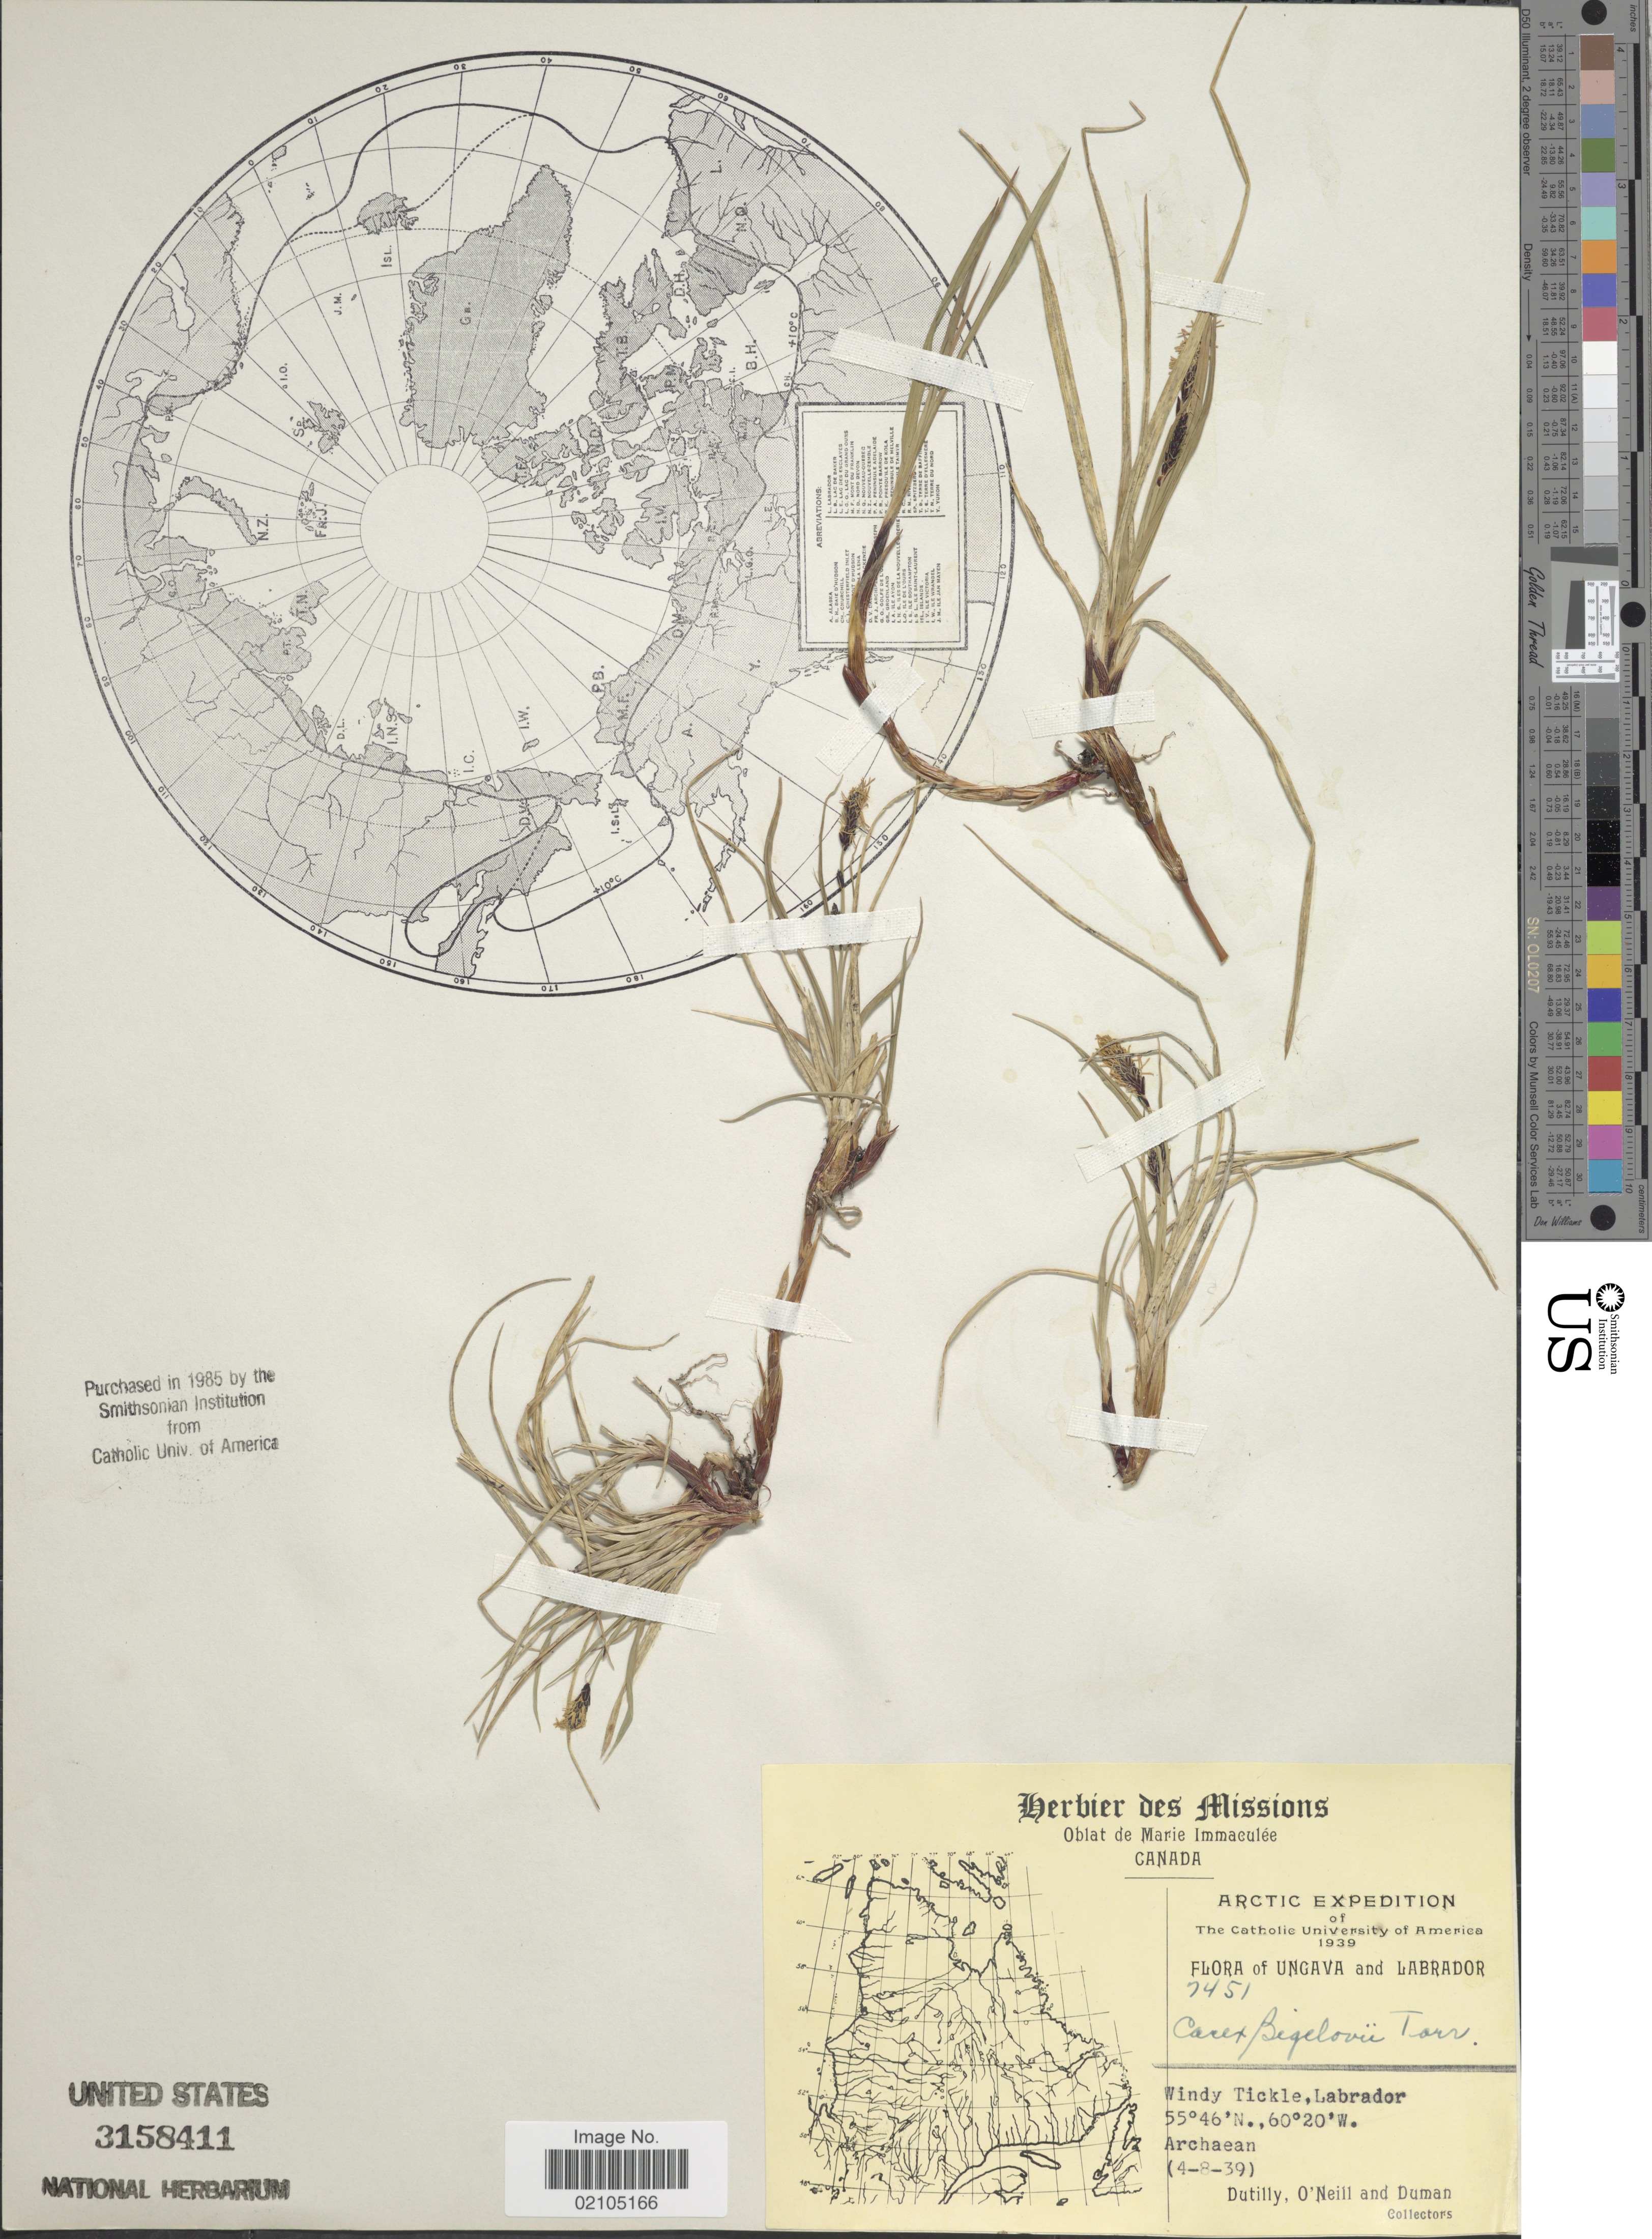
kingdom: Plantae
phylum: Tracheophyta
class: Liliopsida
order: Poales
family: Cyperaceae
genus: Carex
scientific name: Carex bigelowii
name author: Torr. ex Schwein.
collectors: -. Dutilly, -. O'Neill & -. Duman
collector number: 7451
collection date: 1939-08-04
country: Canada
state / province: Newfoundland and Labrador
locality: Windy Tickle, Labrador. Archean, Arctic.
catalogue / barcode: US 3158411